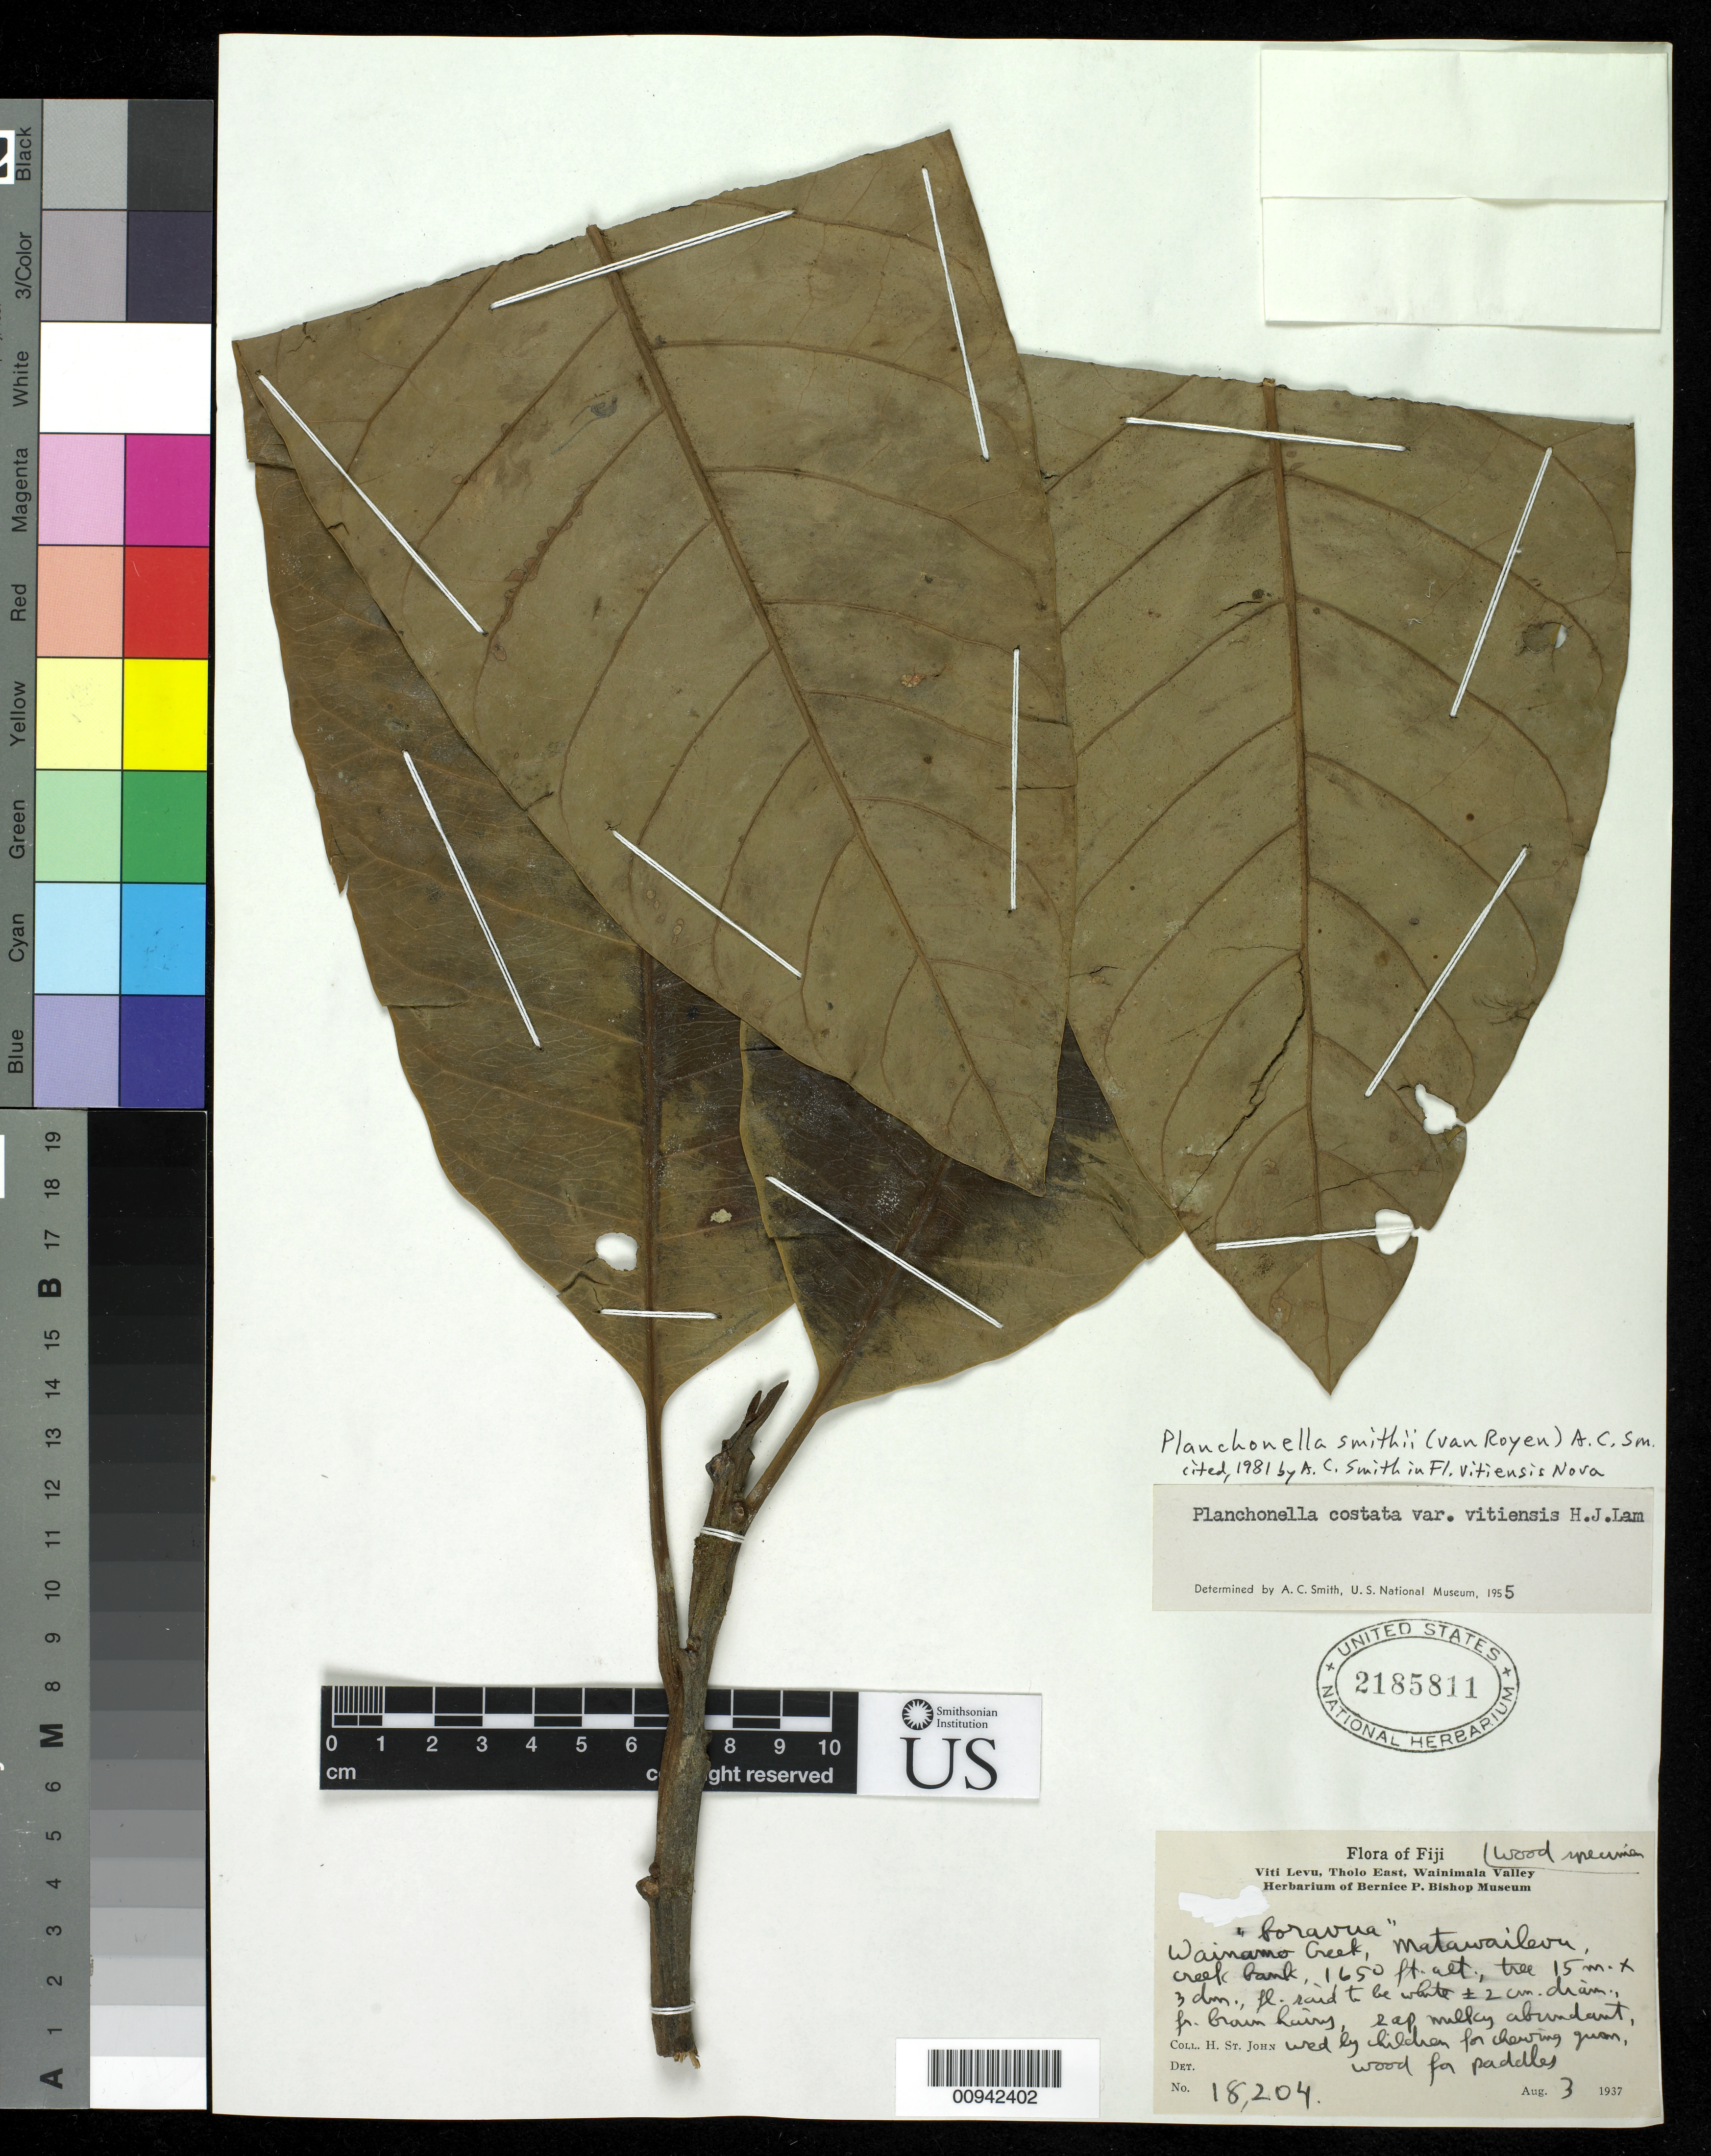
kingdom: Plantae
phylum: Tracheophyta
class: Magnoliopsida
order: Ericales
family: Sapotaceae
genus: Planchonella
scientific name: Planchonella smithii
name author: (P. Royen) A.C. Sm.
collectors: H. St. John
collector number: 18204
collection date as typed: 03 Aug 1937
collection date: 1937-08-03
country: Fiji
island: Viti Levu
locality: Wainamo Creek, Matawaileon Creek bank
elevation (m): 503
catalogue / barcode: US 2185811